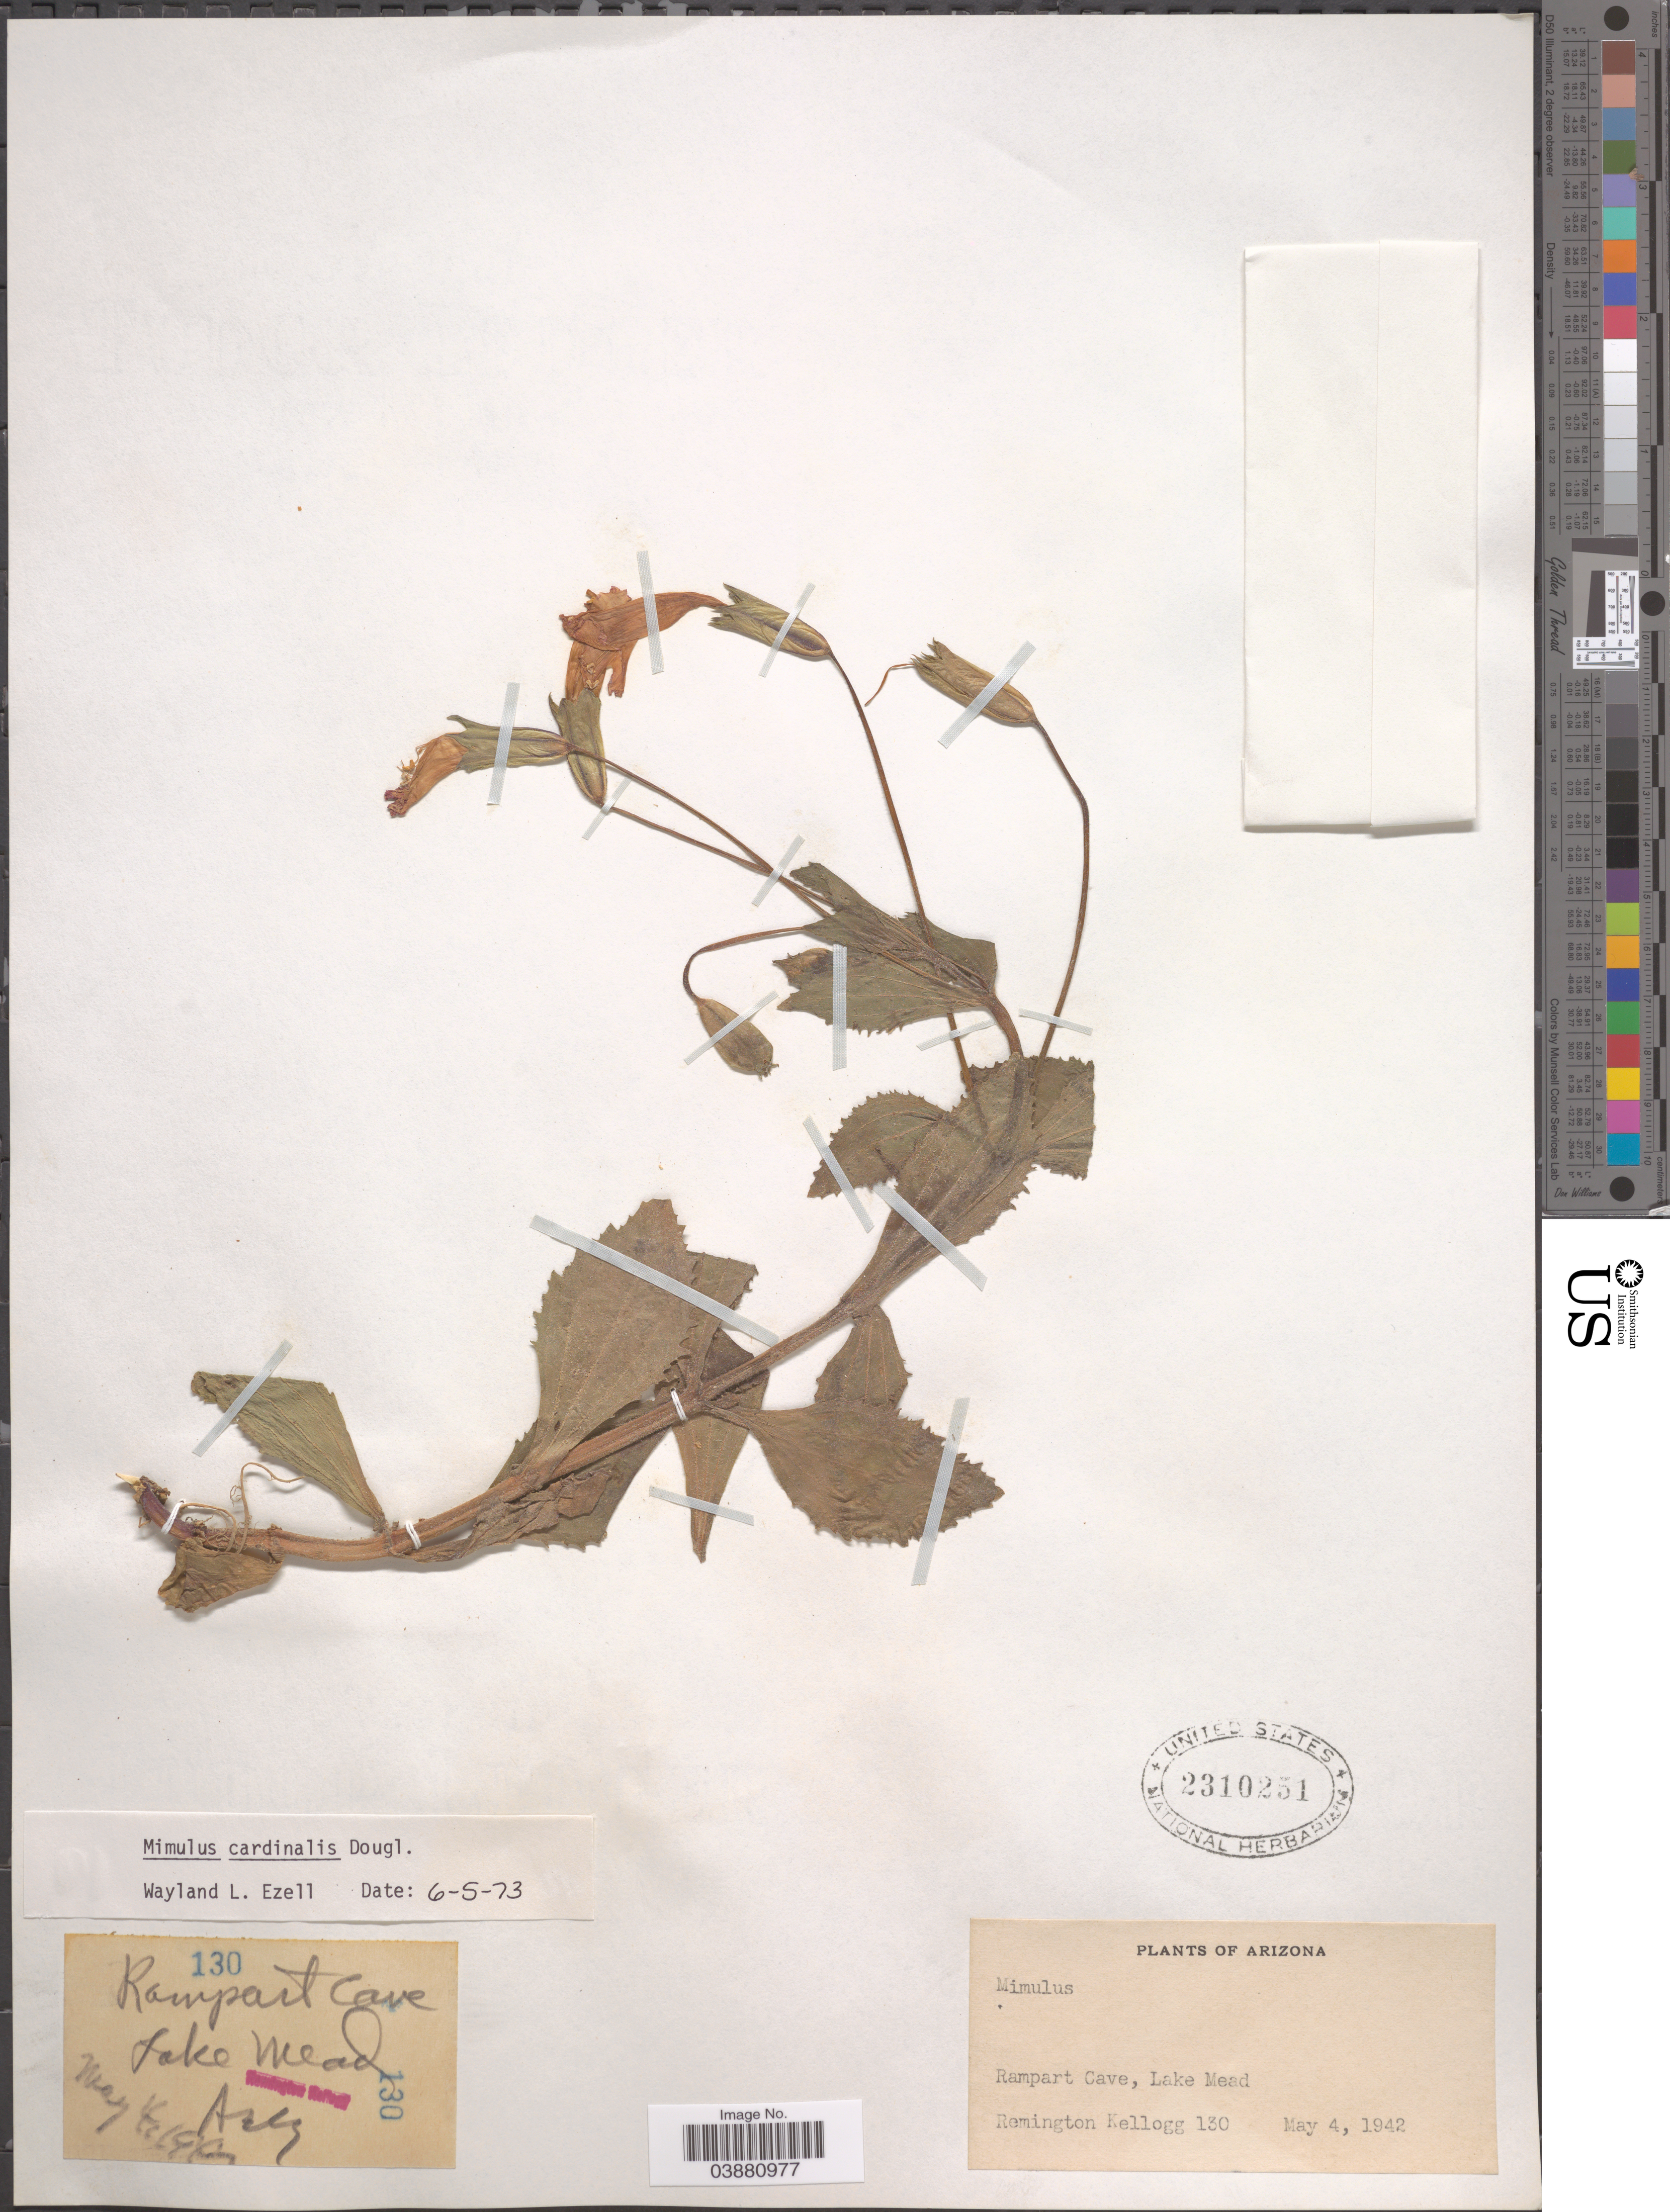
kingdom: Plantae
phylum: Tracheophyta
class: Magnoliopsida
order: Lamiales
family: Phrymaceae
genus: Mimulus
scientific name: Mimulus cardinalis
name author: Douglas ex Benth.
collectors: R. Kellogg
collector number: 130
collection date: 1942-05-04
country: United States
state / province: Arizona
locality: Rampart Cave, Lake Mead.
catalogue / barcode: US 2310251